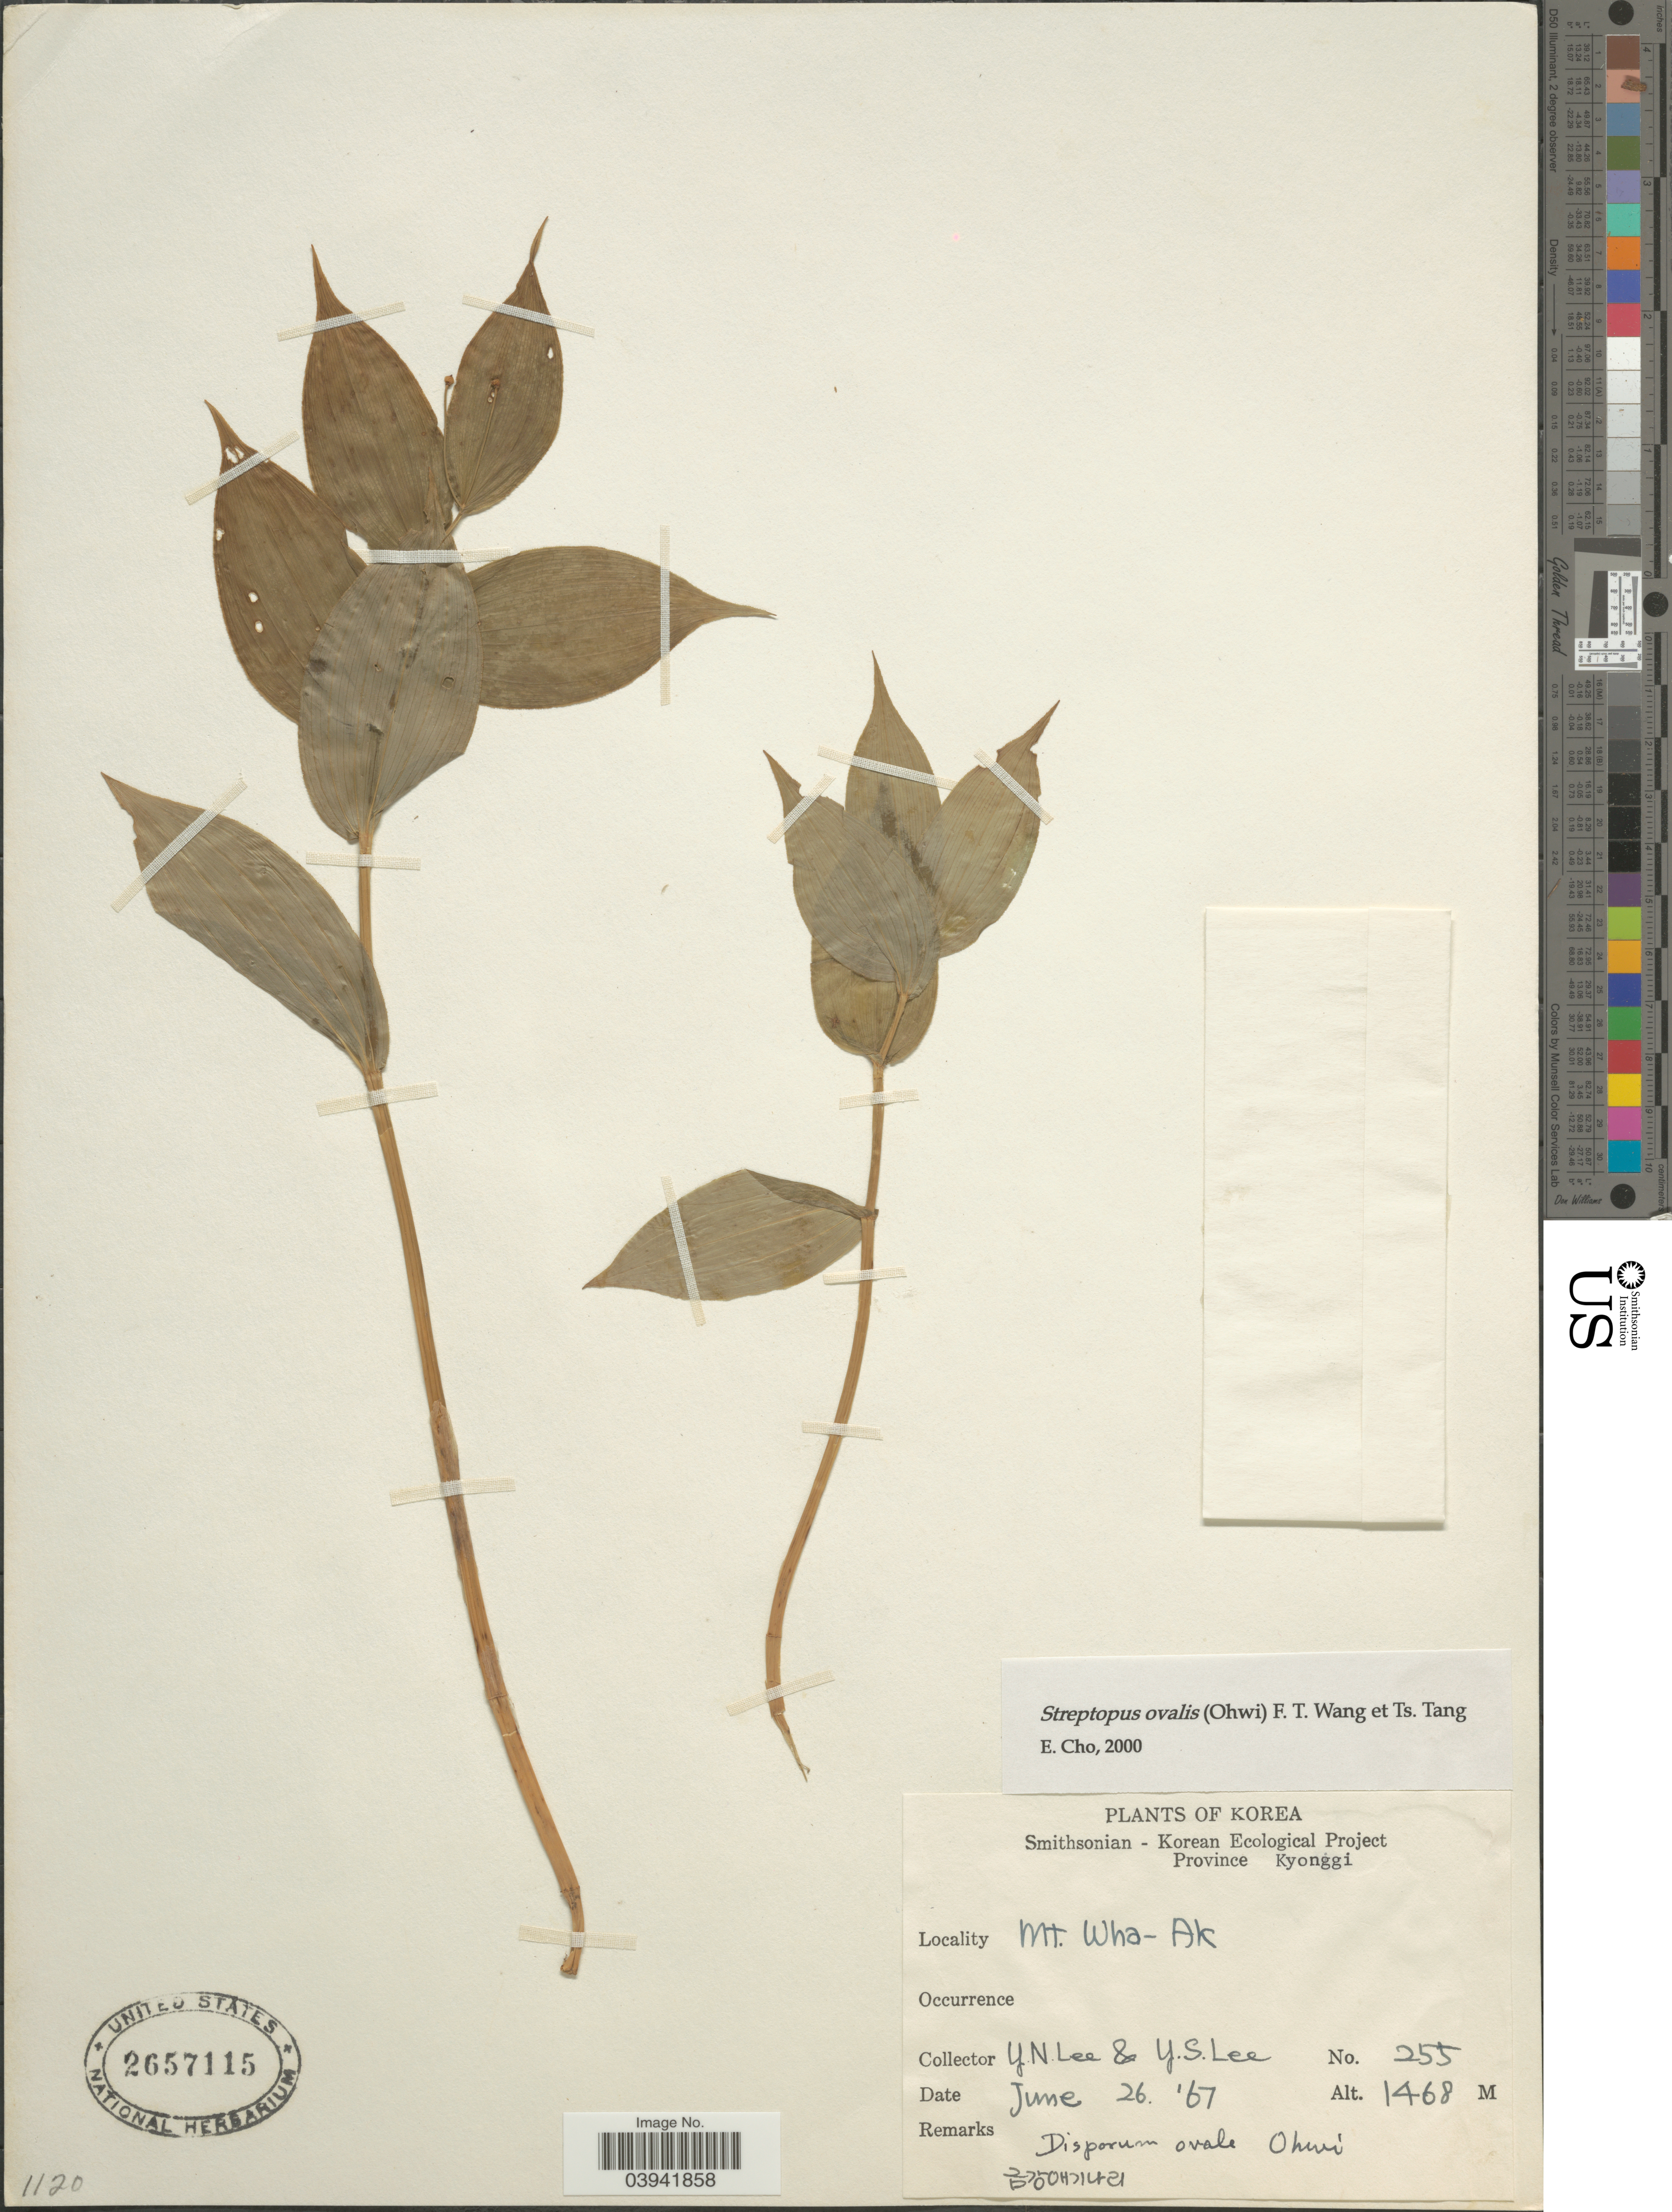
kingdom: Plantae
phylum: Tracheophyta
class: Liliopsida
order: Liliales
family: Liliaceae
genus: Streptopus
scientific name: Streptopus ovalis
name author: (Ohwi) F.T. Wang & Y.C. Tang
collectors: Y. N. Lee & Y. S. Lee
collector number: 255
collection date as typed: Transcribed d/m/y: 26/6/67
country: South Korea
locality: Province Kyonggi. Mt. Wha-Ak.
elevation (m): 1468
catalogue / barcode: US 2657115